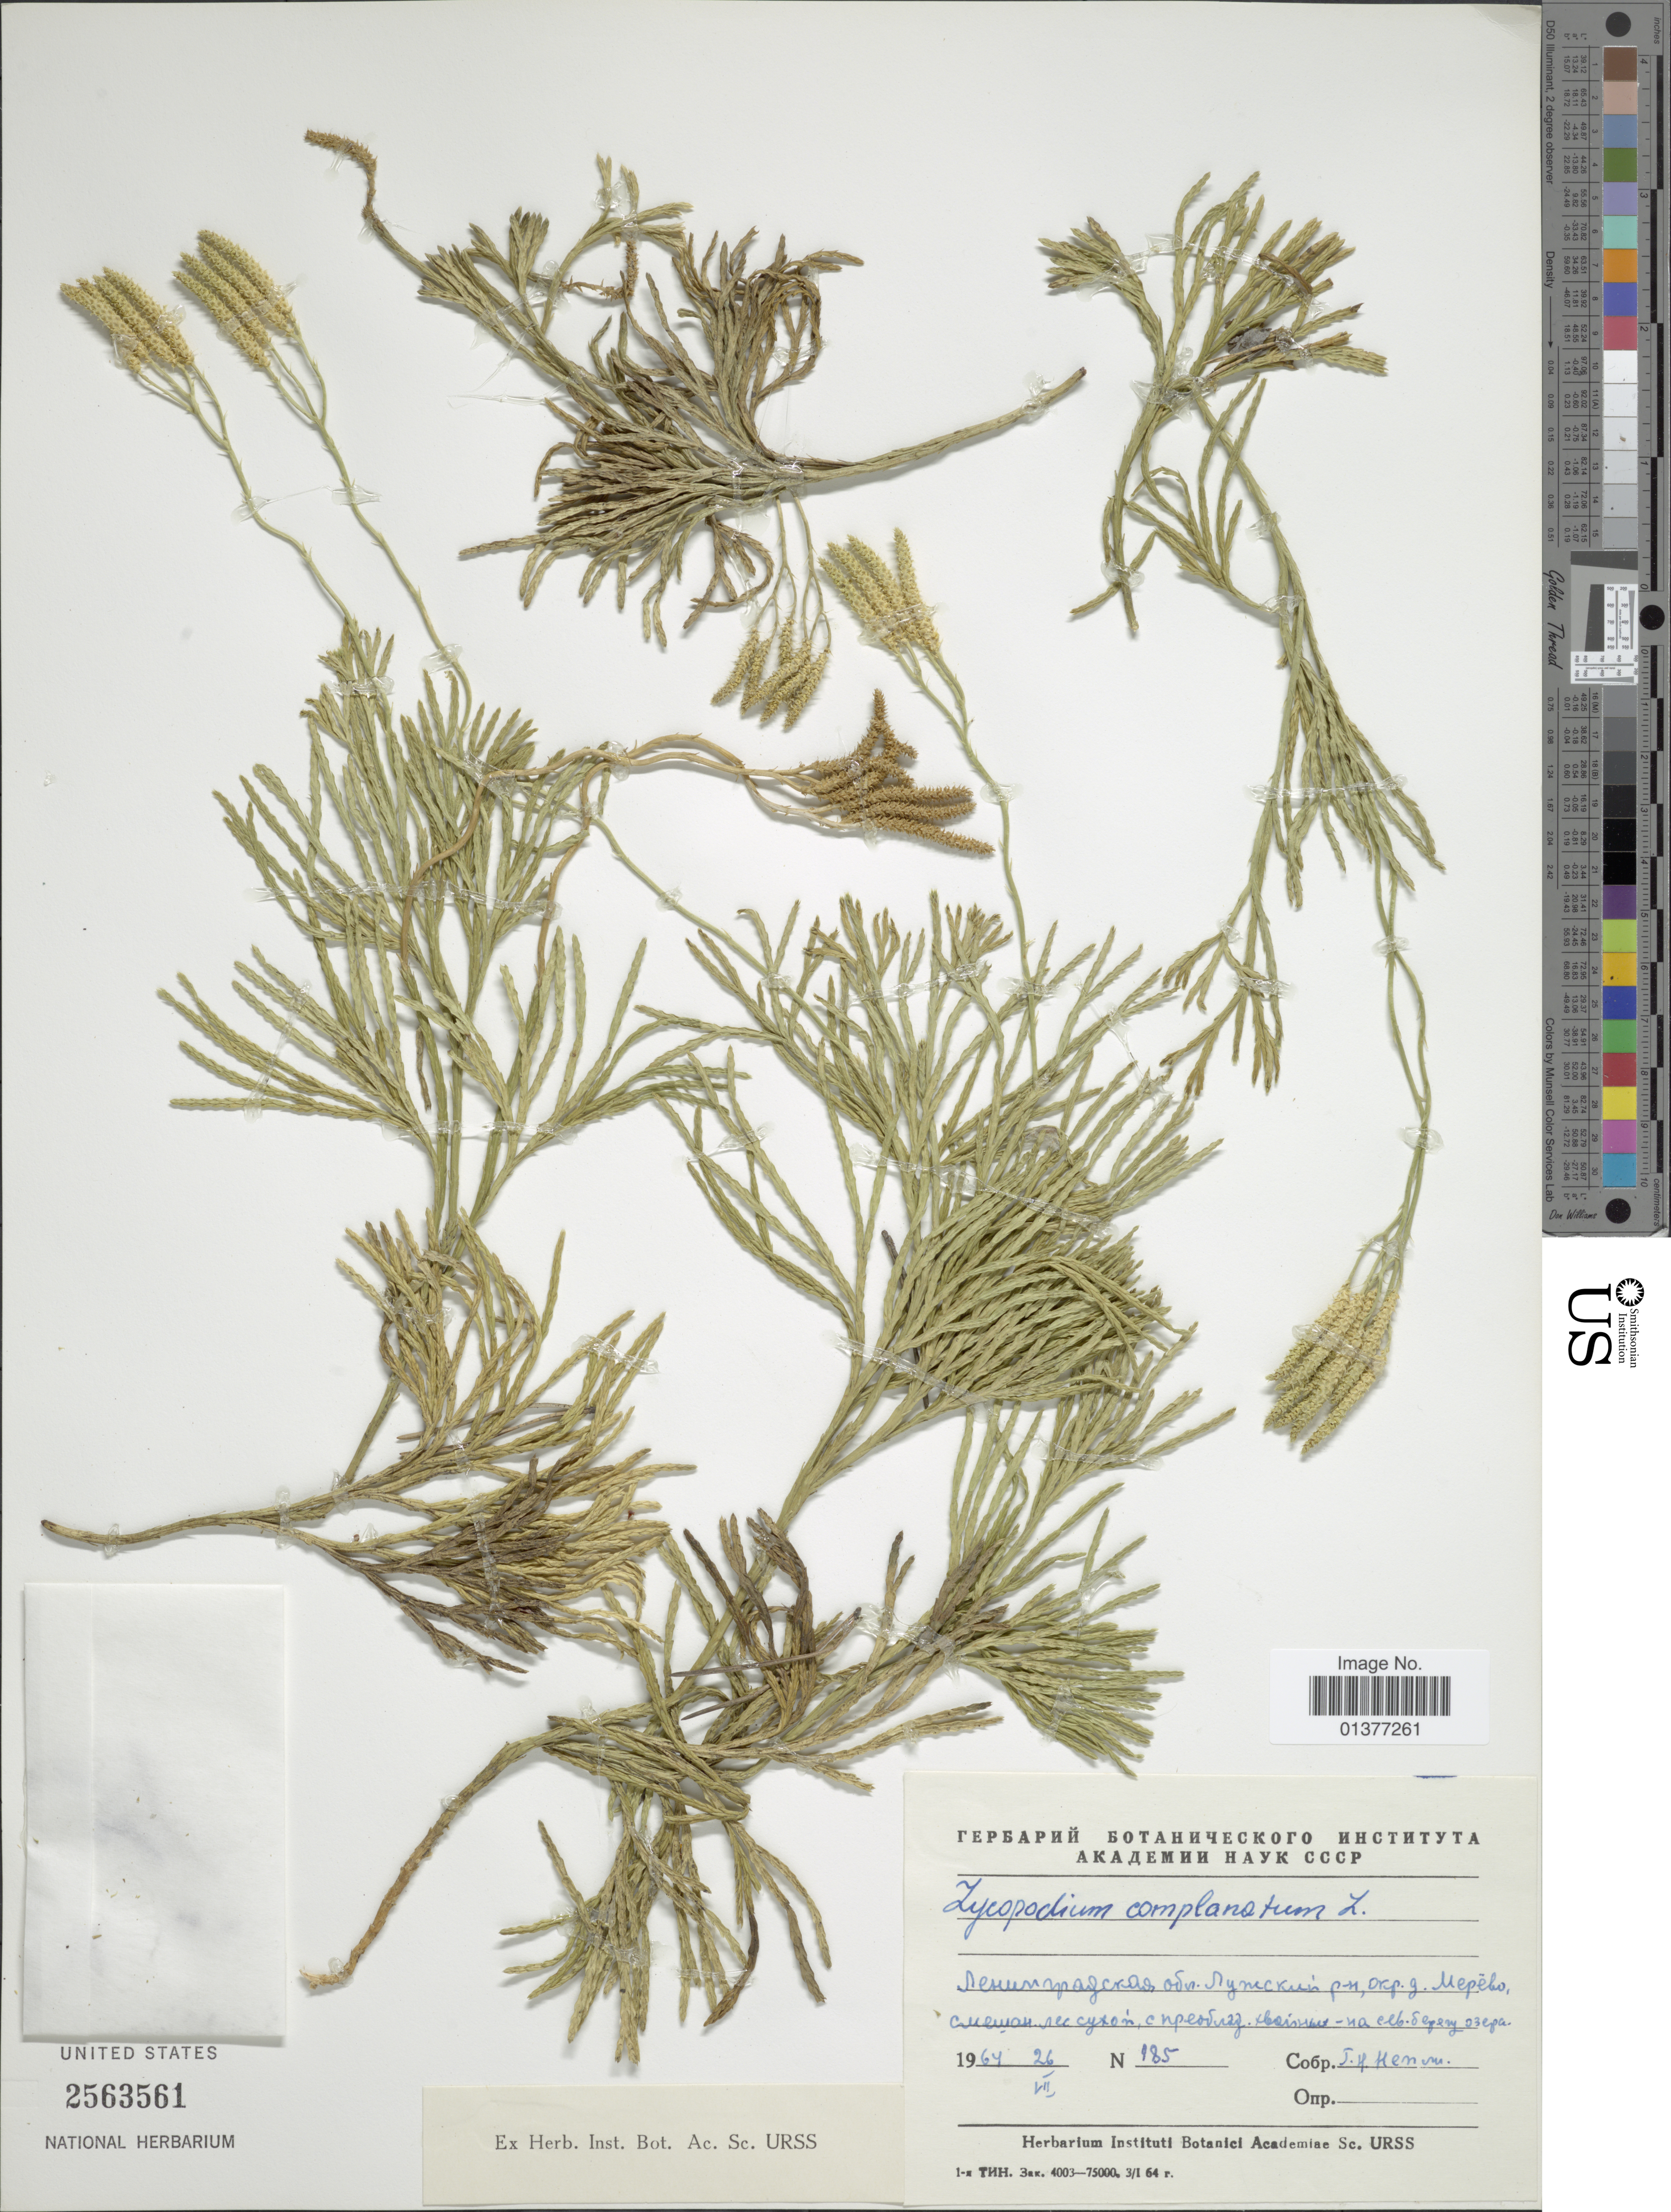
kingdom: Plantae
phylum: Tracheophyta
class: Lycopodiopsida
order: Lycopodiales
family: Lycopodiaceae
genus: Diphasiastrum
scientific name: Diphasiastrum complanatum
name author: (L.) Holub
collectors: G. Nepli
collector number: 185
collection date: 1964-07-26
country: Russian Federation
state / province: Leningrad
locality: District Luzhskiy, vicinity of village Merevo.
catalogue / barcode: US 2563561